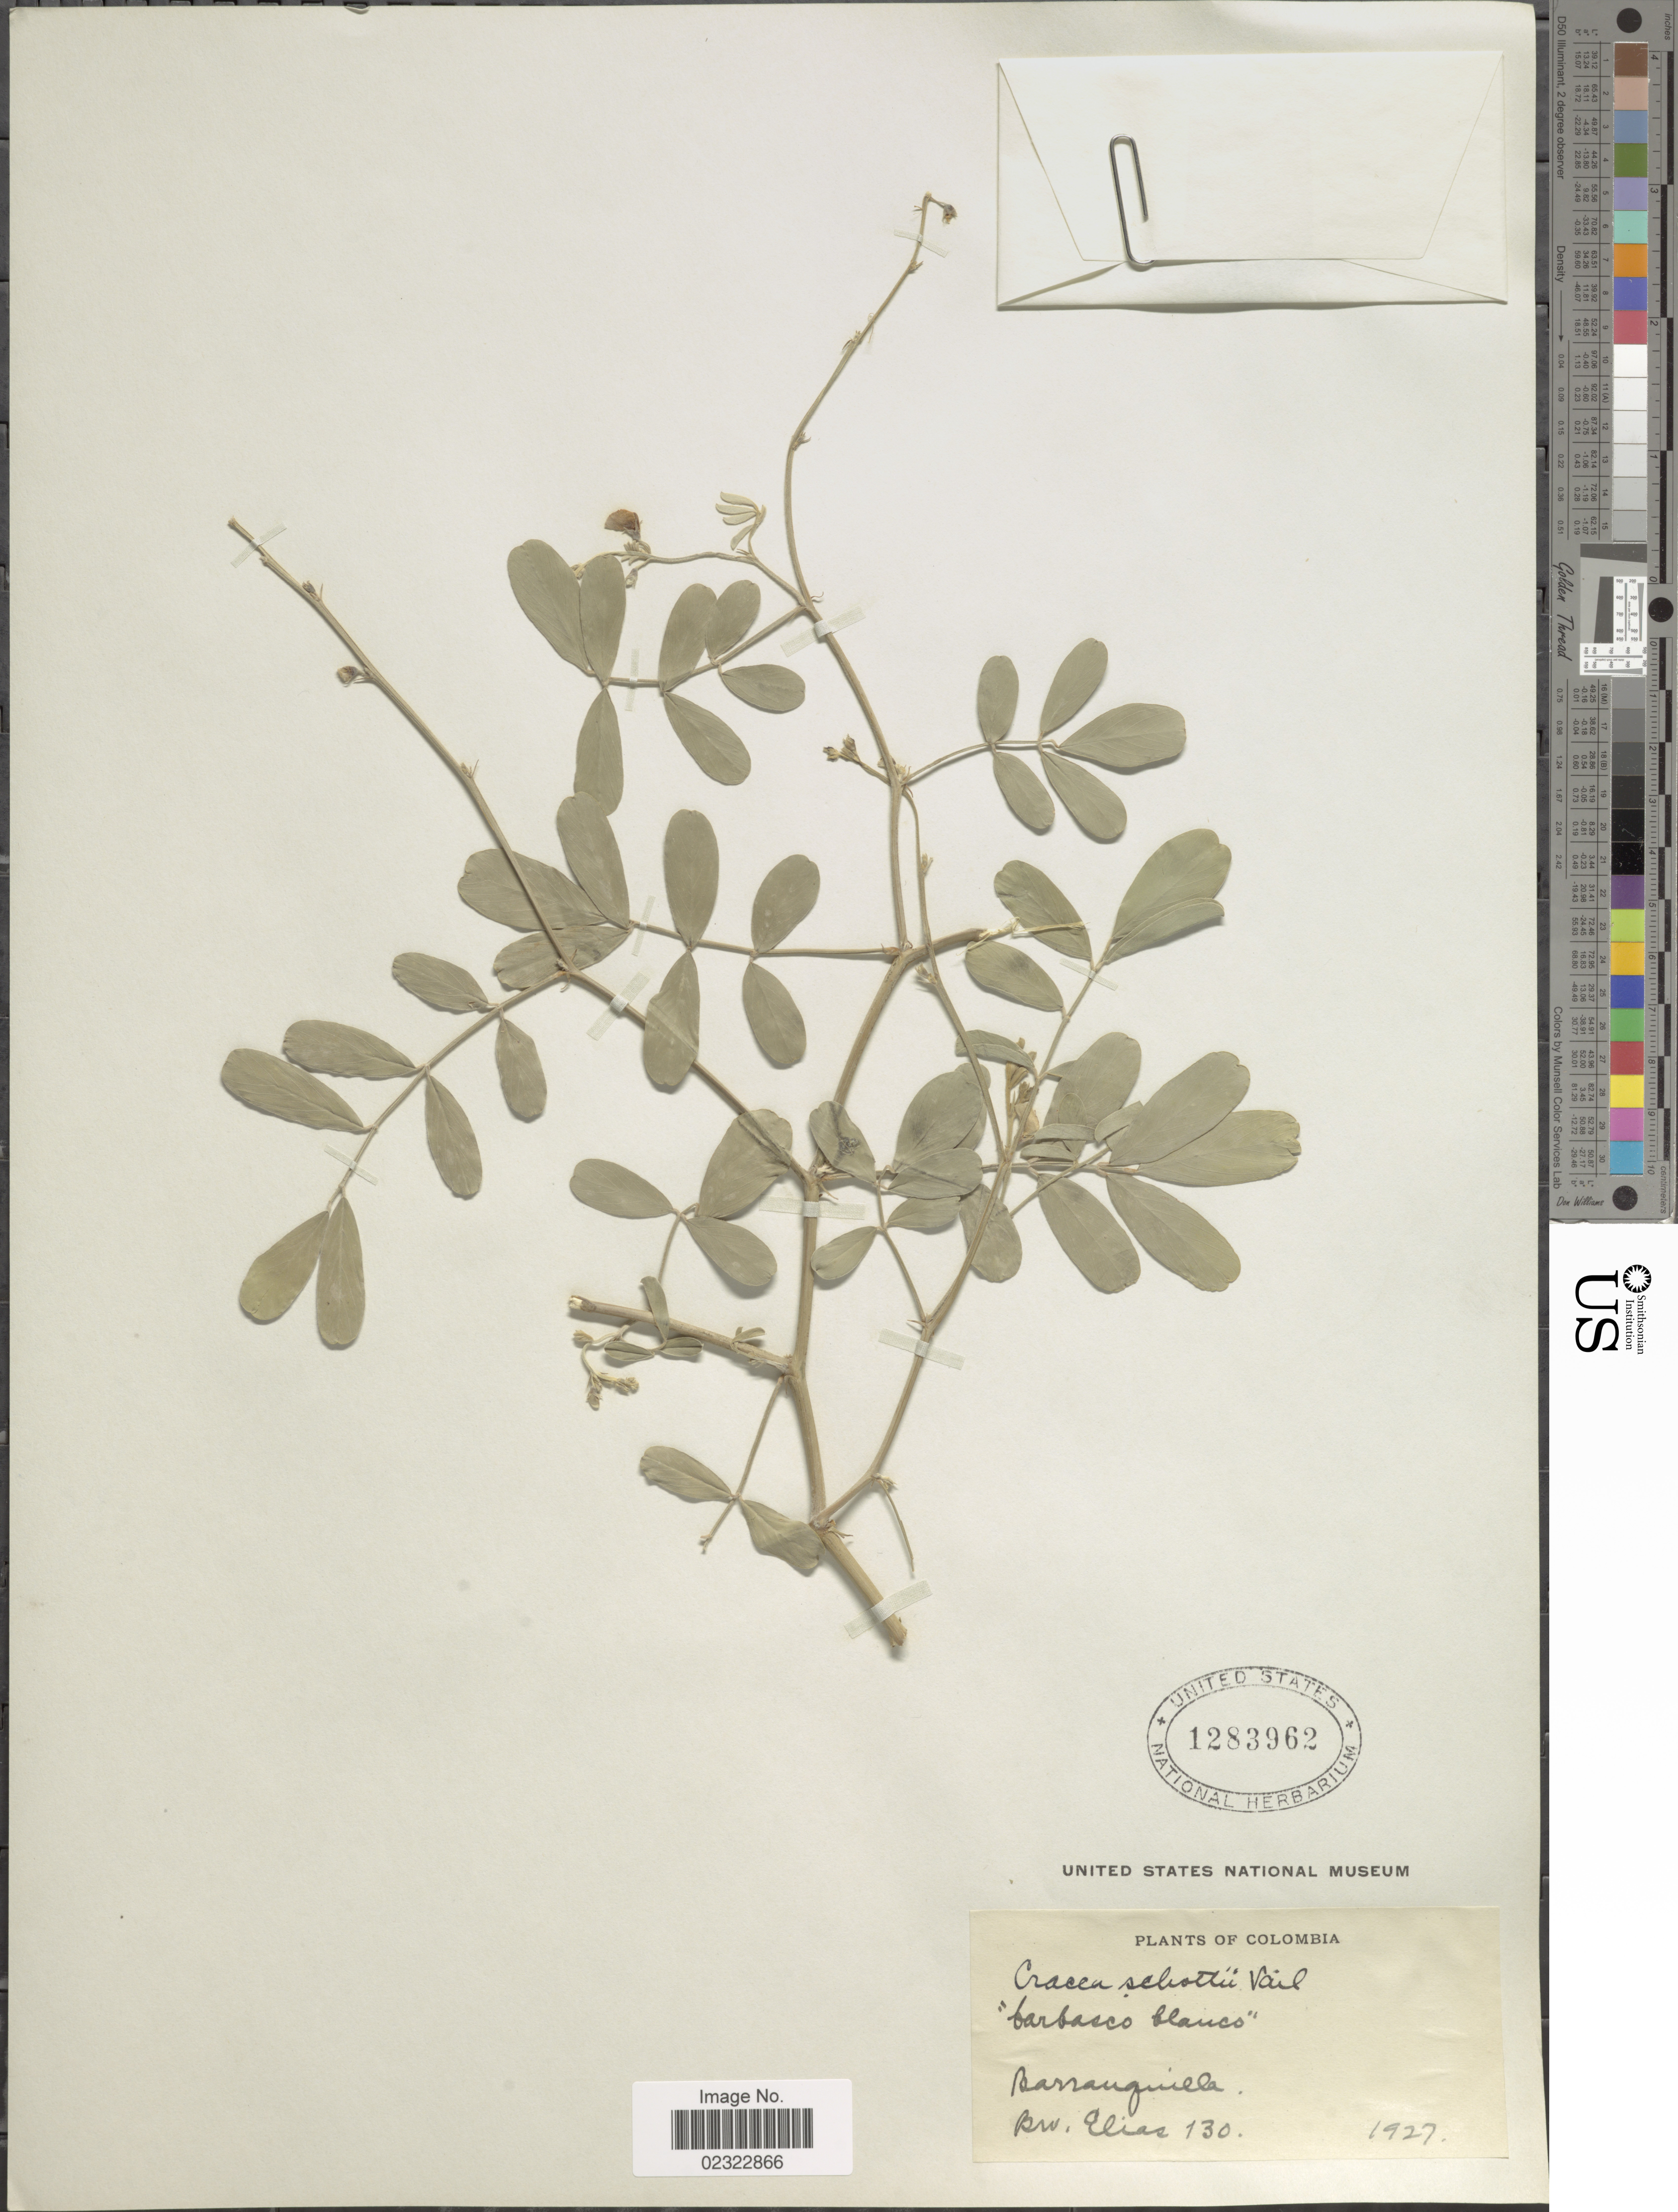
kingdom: Plantae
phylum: Tracheophyta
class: Magnoliopsida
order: Fabales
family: Fabaceae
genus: Tephrosia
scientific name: Tephrosia senna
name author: Kunth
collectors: Bro. Elias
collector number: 130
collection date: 1927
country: Colombia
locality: Barranquilla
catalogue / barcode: US 1283962